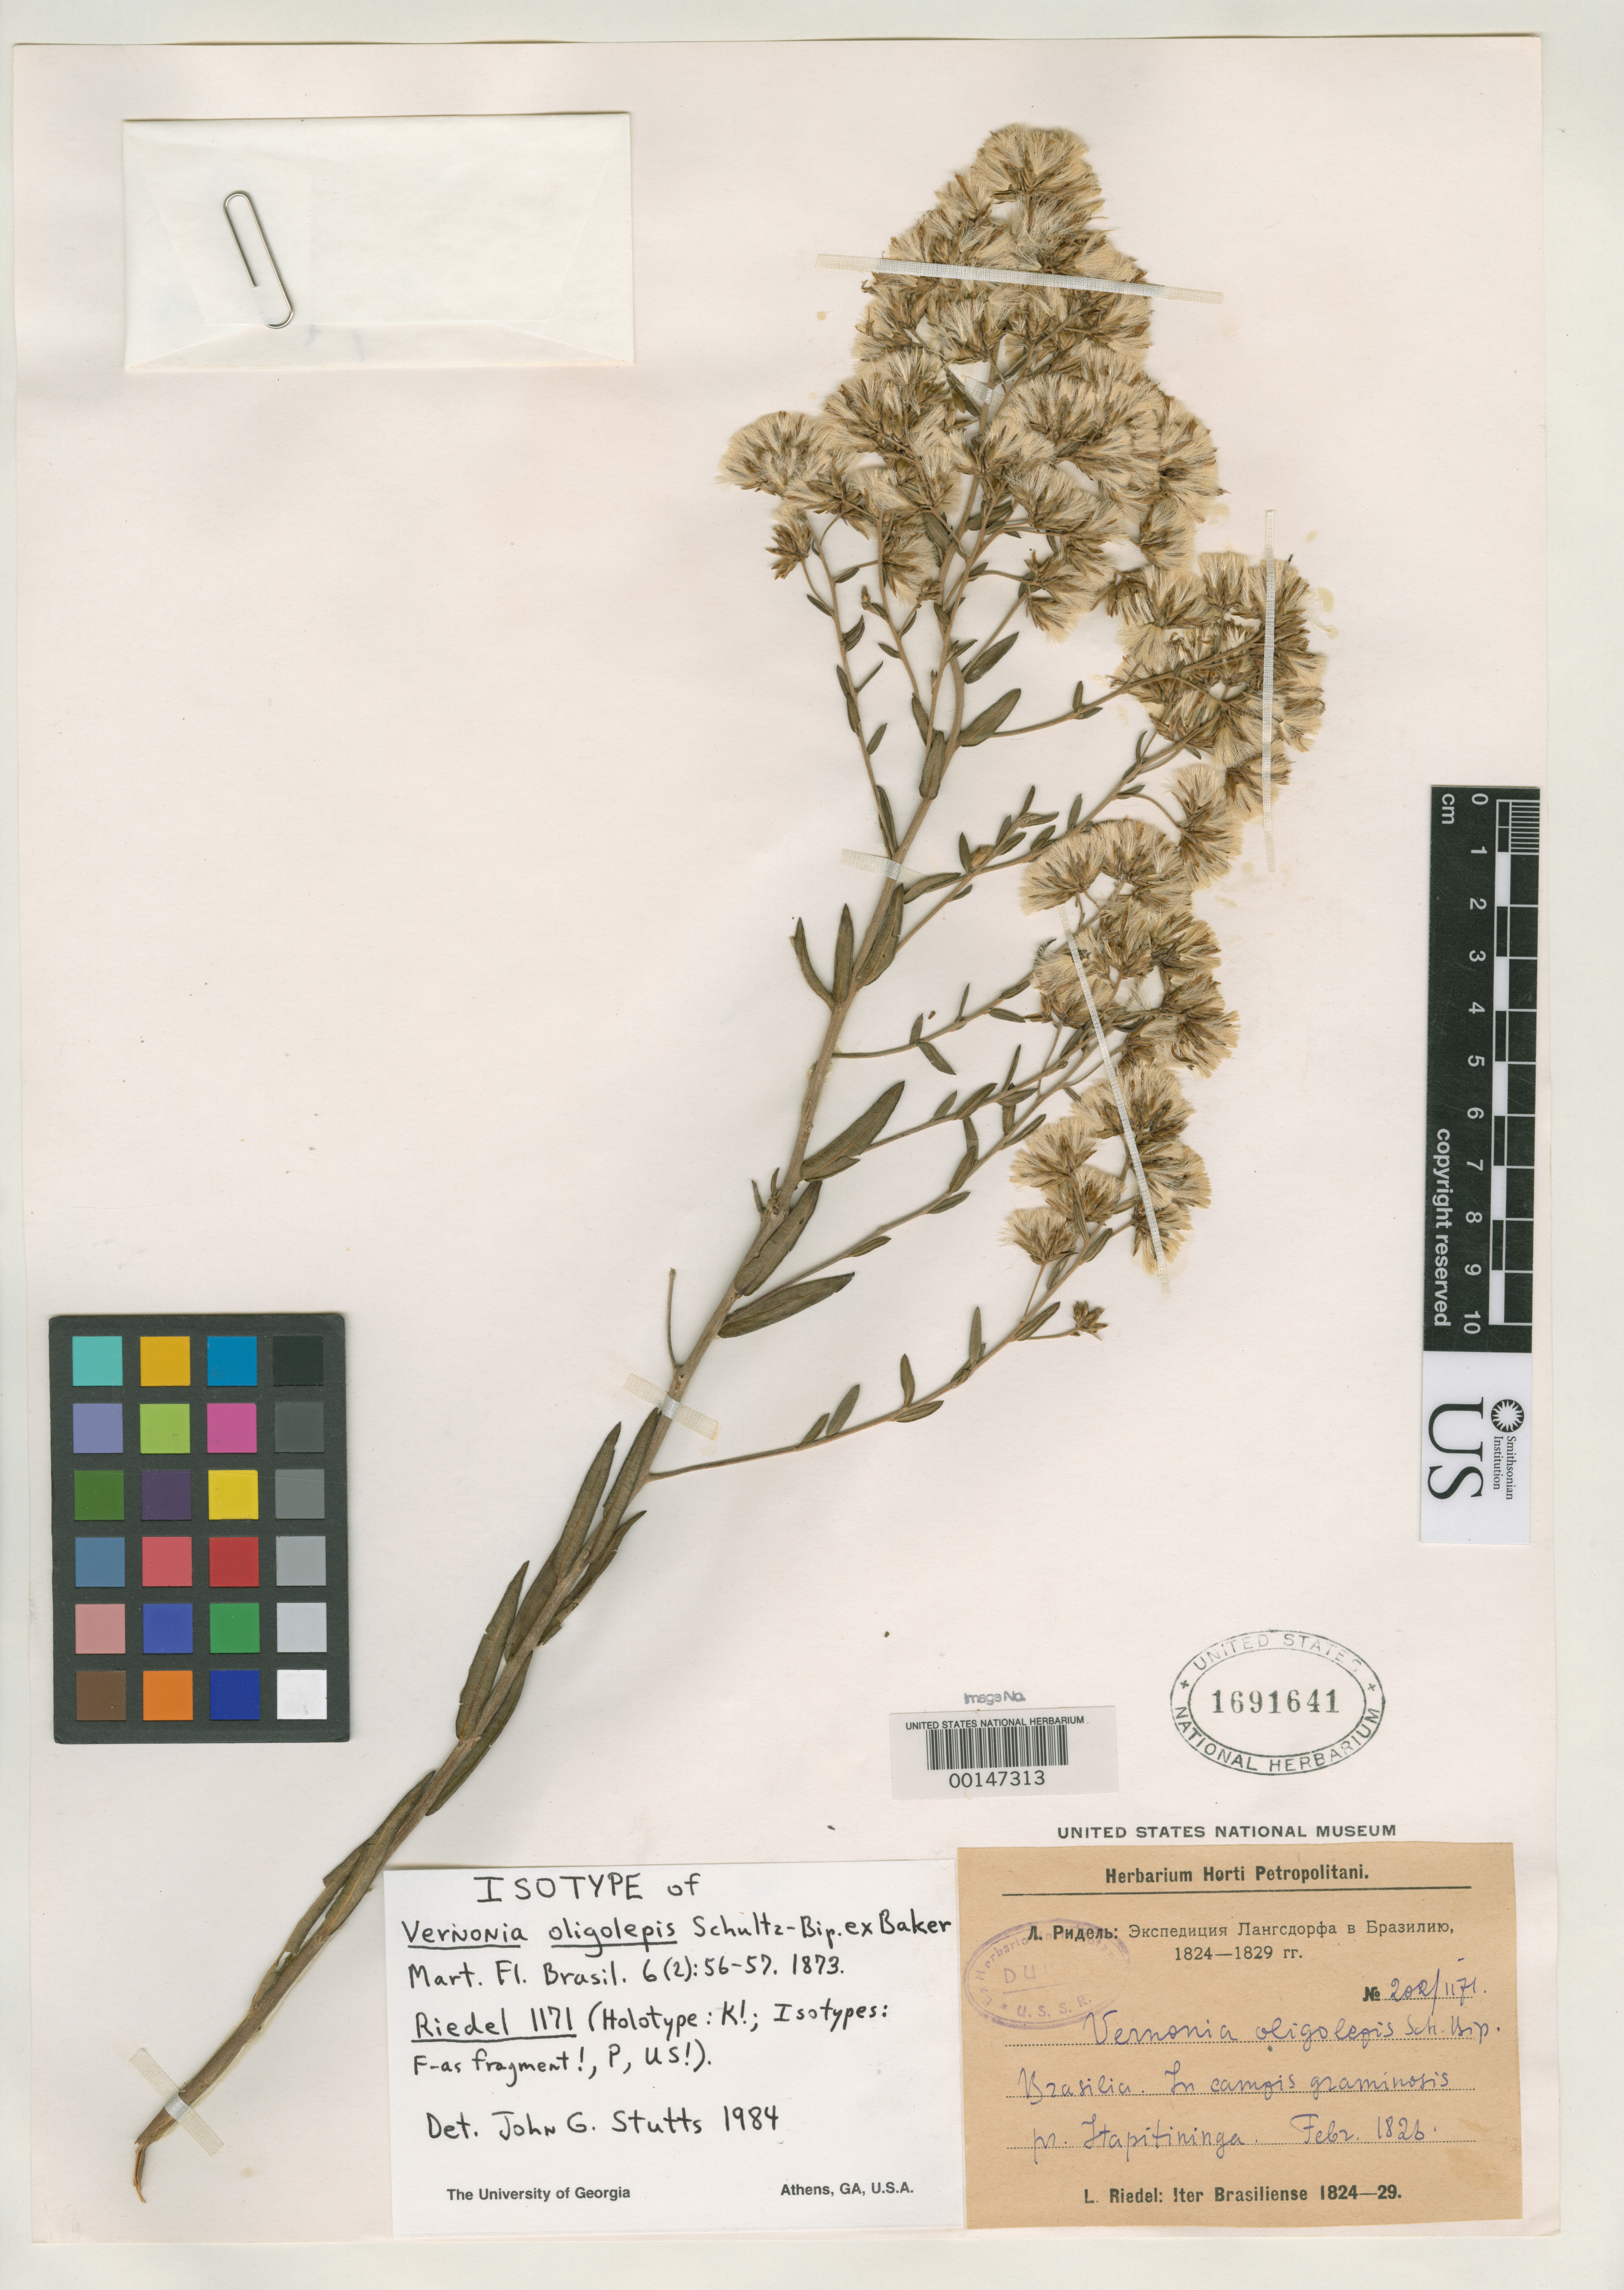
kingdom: Plantae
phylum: Tracheophyta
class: Magnoliopsida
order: Asterales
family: Asteraceae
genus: Vernonia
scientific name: Vernonia oligolepis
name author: Sch. Bip. ex Baker in Mart.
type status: Isotype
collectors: L. Riedel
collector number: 1171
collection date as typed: Feb 1826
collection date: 1826-02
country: Brazil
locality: Itapitininga.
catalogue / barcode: US 1691641